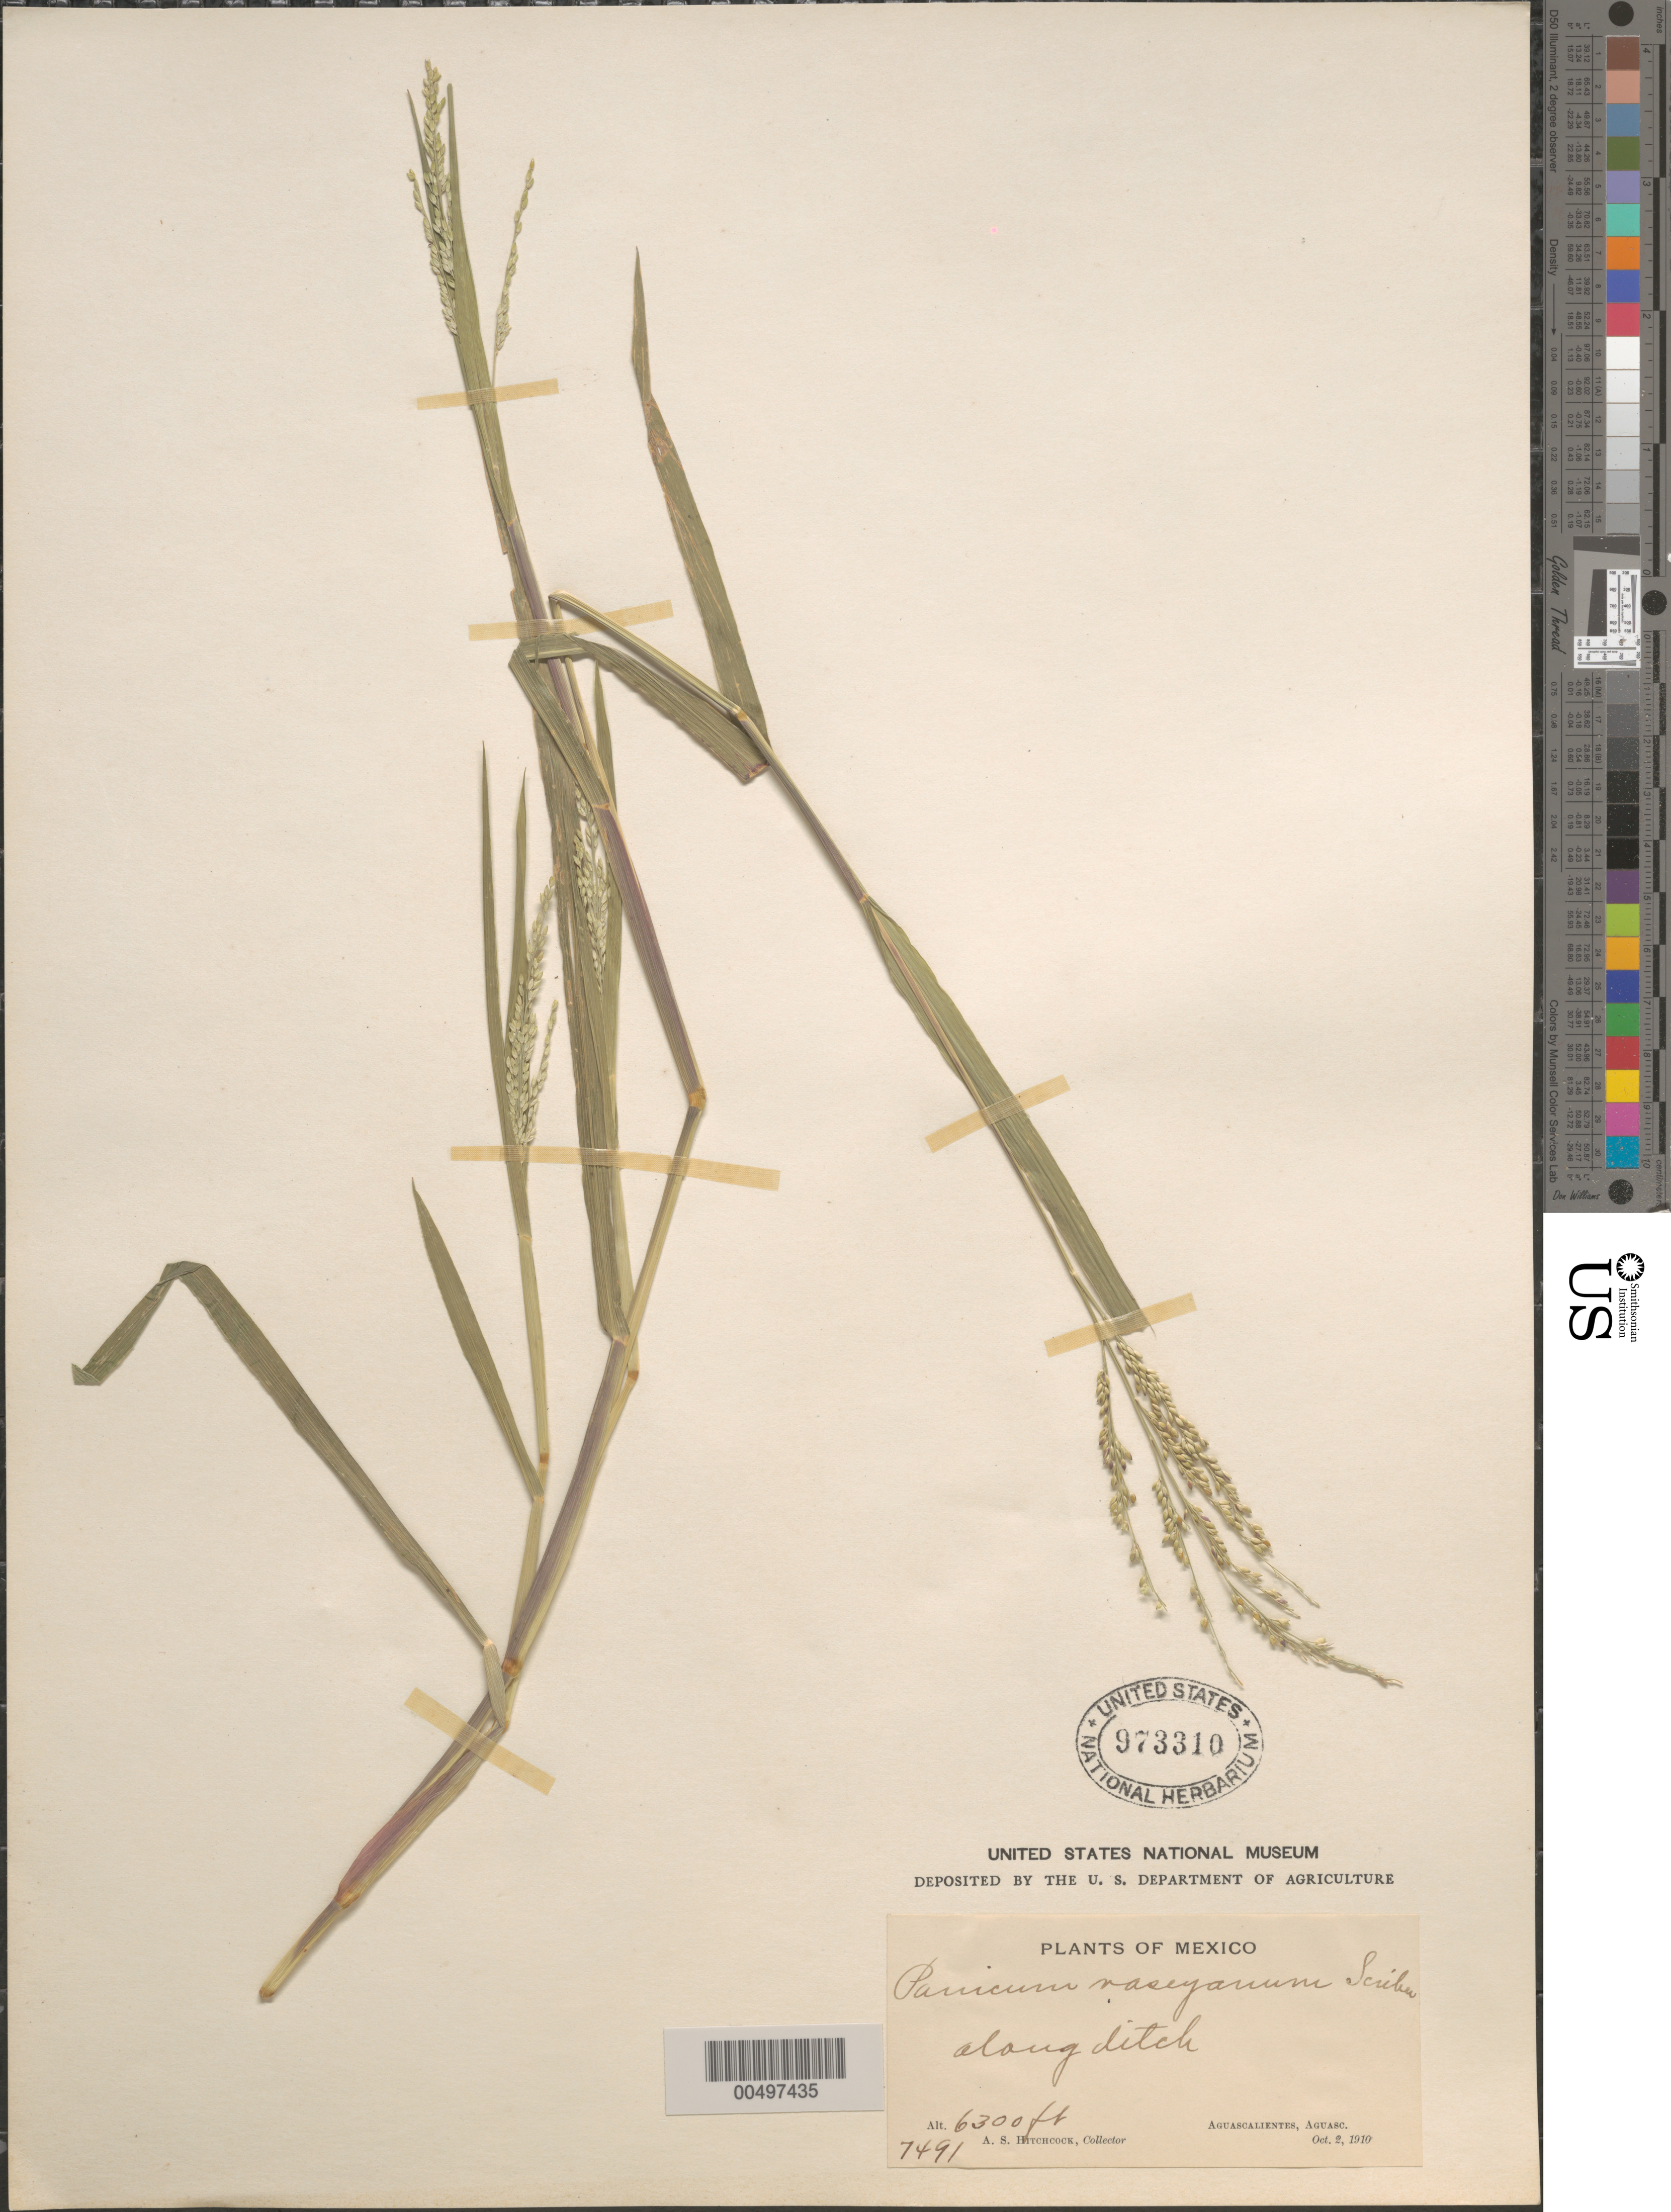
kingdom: Plantae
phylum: Tracheophyta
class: Liliopsida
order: Poales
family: Poaceae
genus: Panicum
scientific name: Panicum vaseyanum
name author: Scribn. ex W.J. Beal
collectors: A. S. Hitchcock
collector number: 7491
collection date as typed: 2 Oct 1910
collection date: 1910-10-02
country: Mexico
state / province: Aguascalientes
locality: Aguascalientes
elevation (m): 1920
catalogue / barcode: US 973310